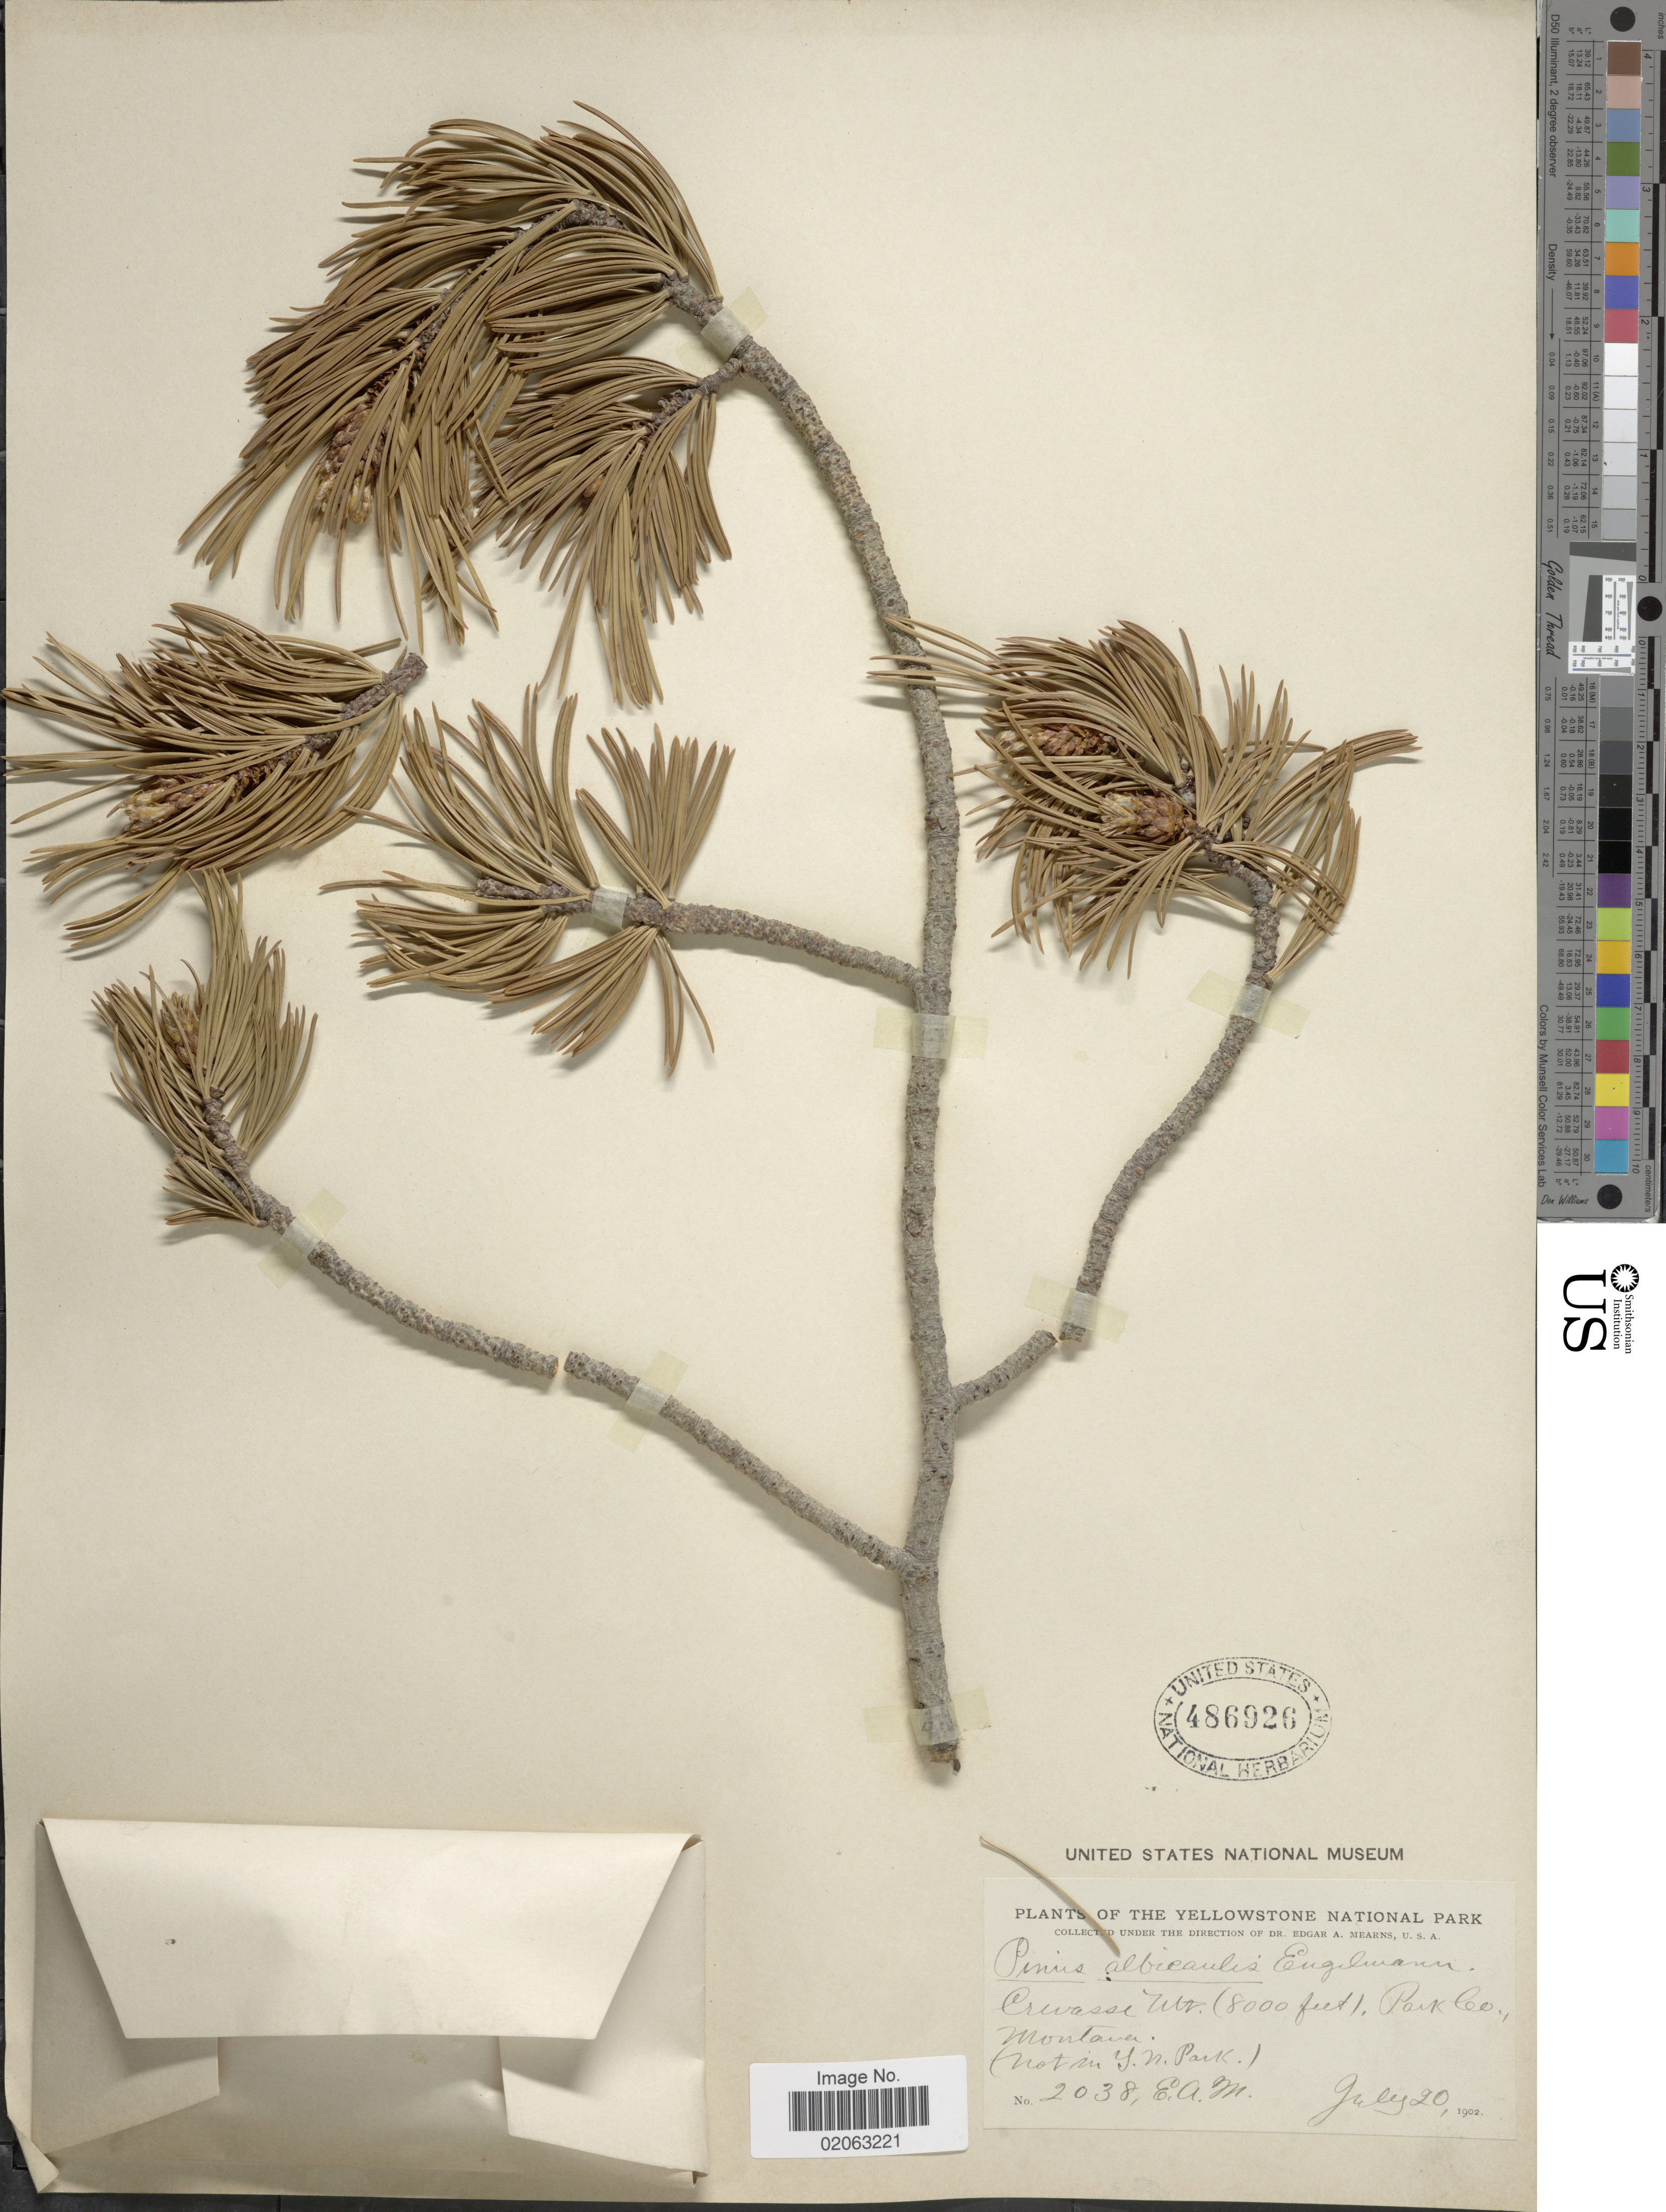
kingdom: Plantae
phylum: Tracheophyta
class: Pinopsida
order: Pinales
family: Pinaceae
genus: Pinus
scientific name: Pinus albicaulis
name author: Engelm.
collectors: E. A. Mearns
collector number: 2038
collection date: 1902-07-20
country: United States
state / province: Montana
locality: The Yellowstone National Park, Crevasse Mts., Park Co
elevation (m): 2438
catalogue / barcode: US 486926